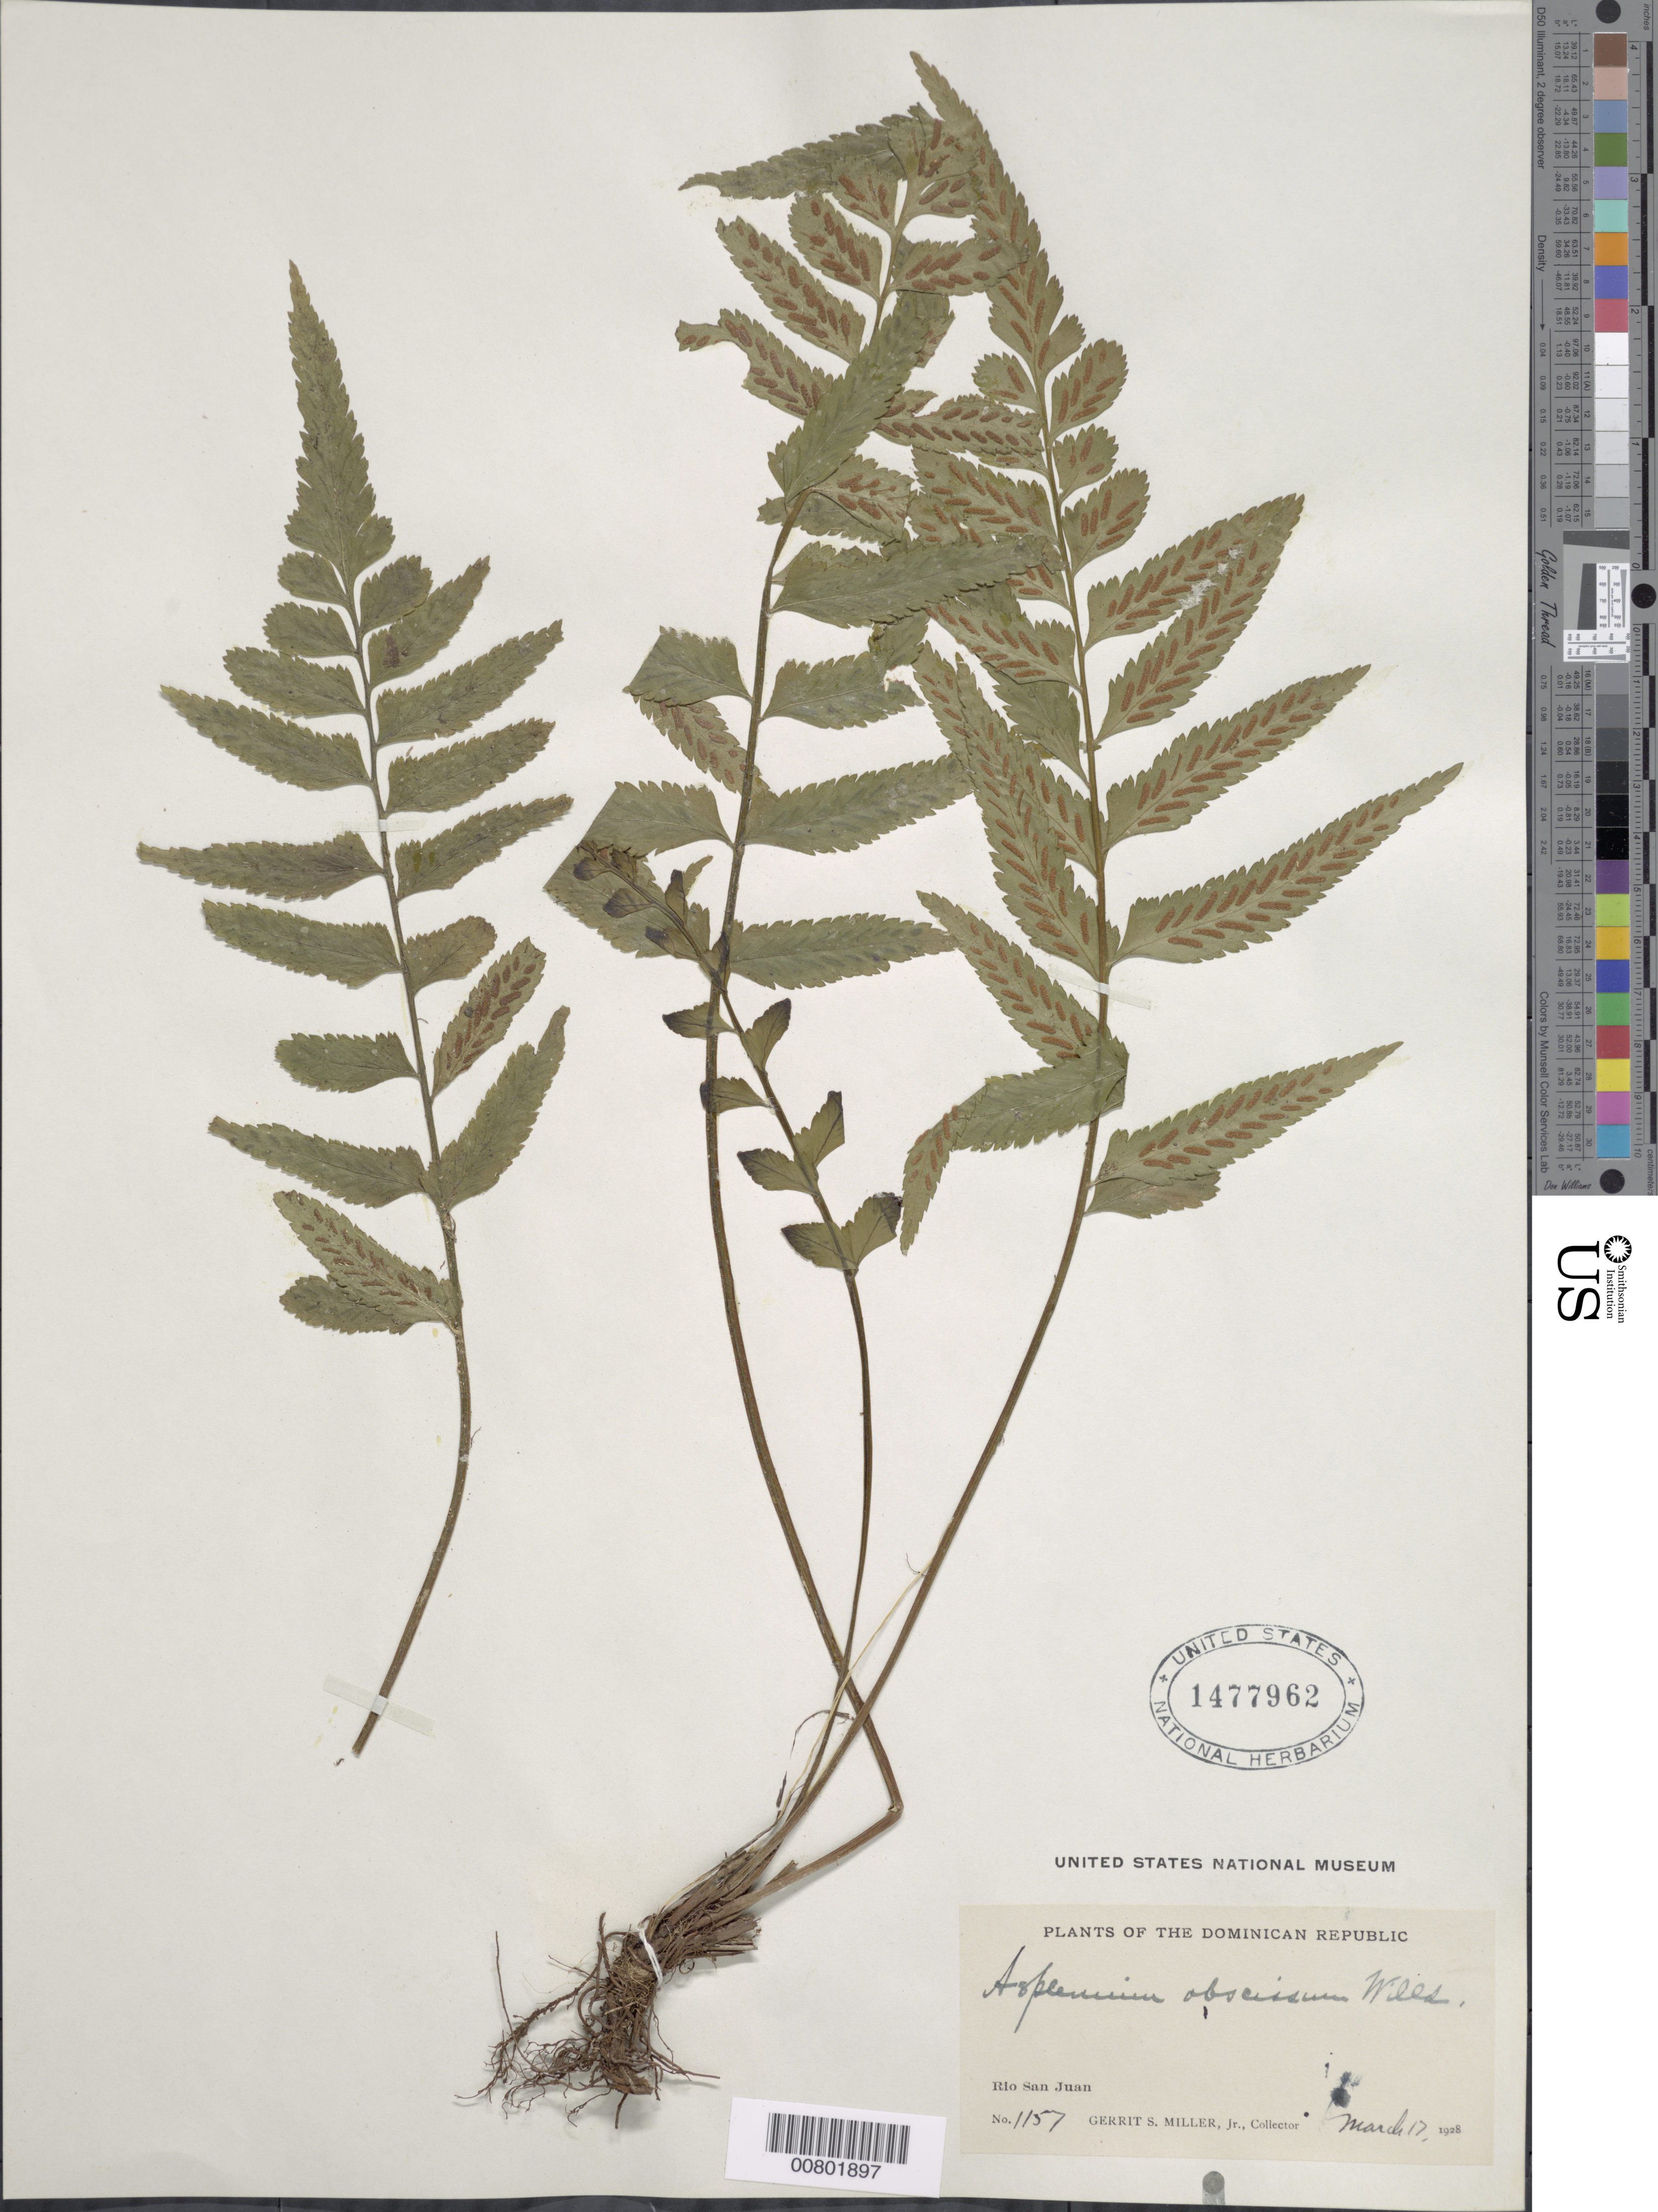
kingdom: Plantae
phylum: Tracheophyta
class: Polypodiopsida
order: Polypodiales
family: Aspleniaceae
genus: Asplenium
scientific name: Asplenium abscissum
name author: Willd.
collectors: G. S. Miller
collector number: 1157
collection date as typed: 17 Mar 1928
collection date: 1928-03-17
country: Dominican Republic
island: Hispaniola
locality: Río San Juan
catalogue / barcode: US 1477962